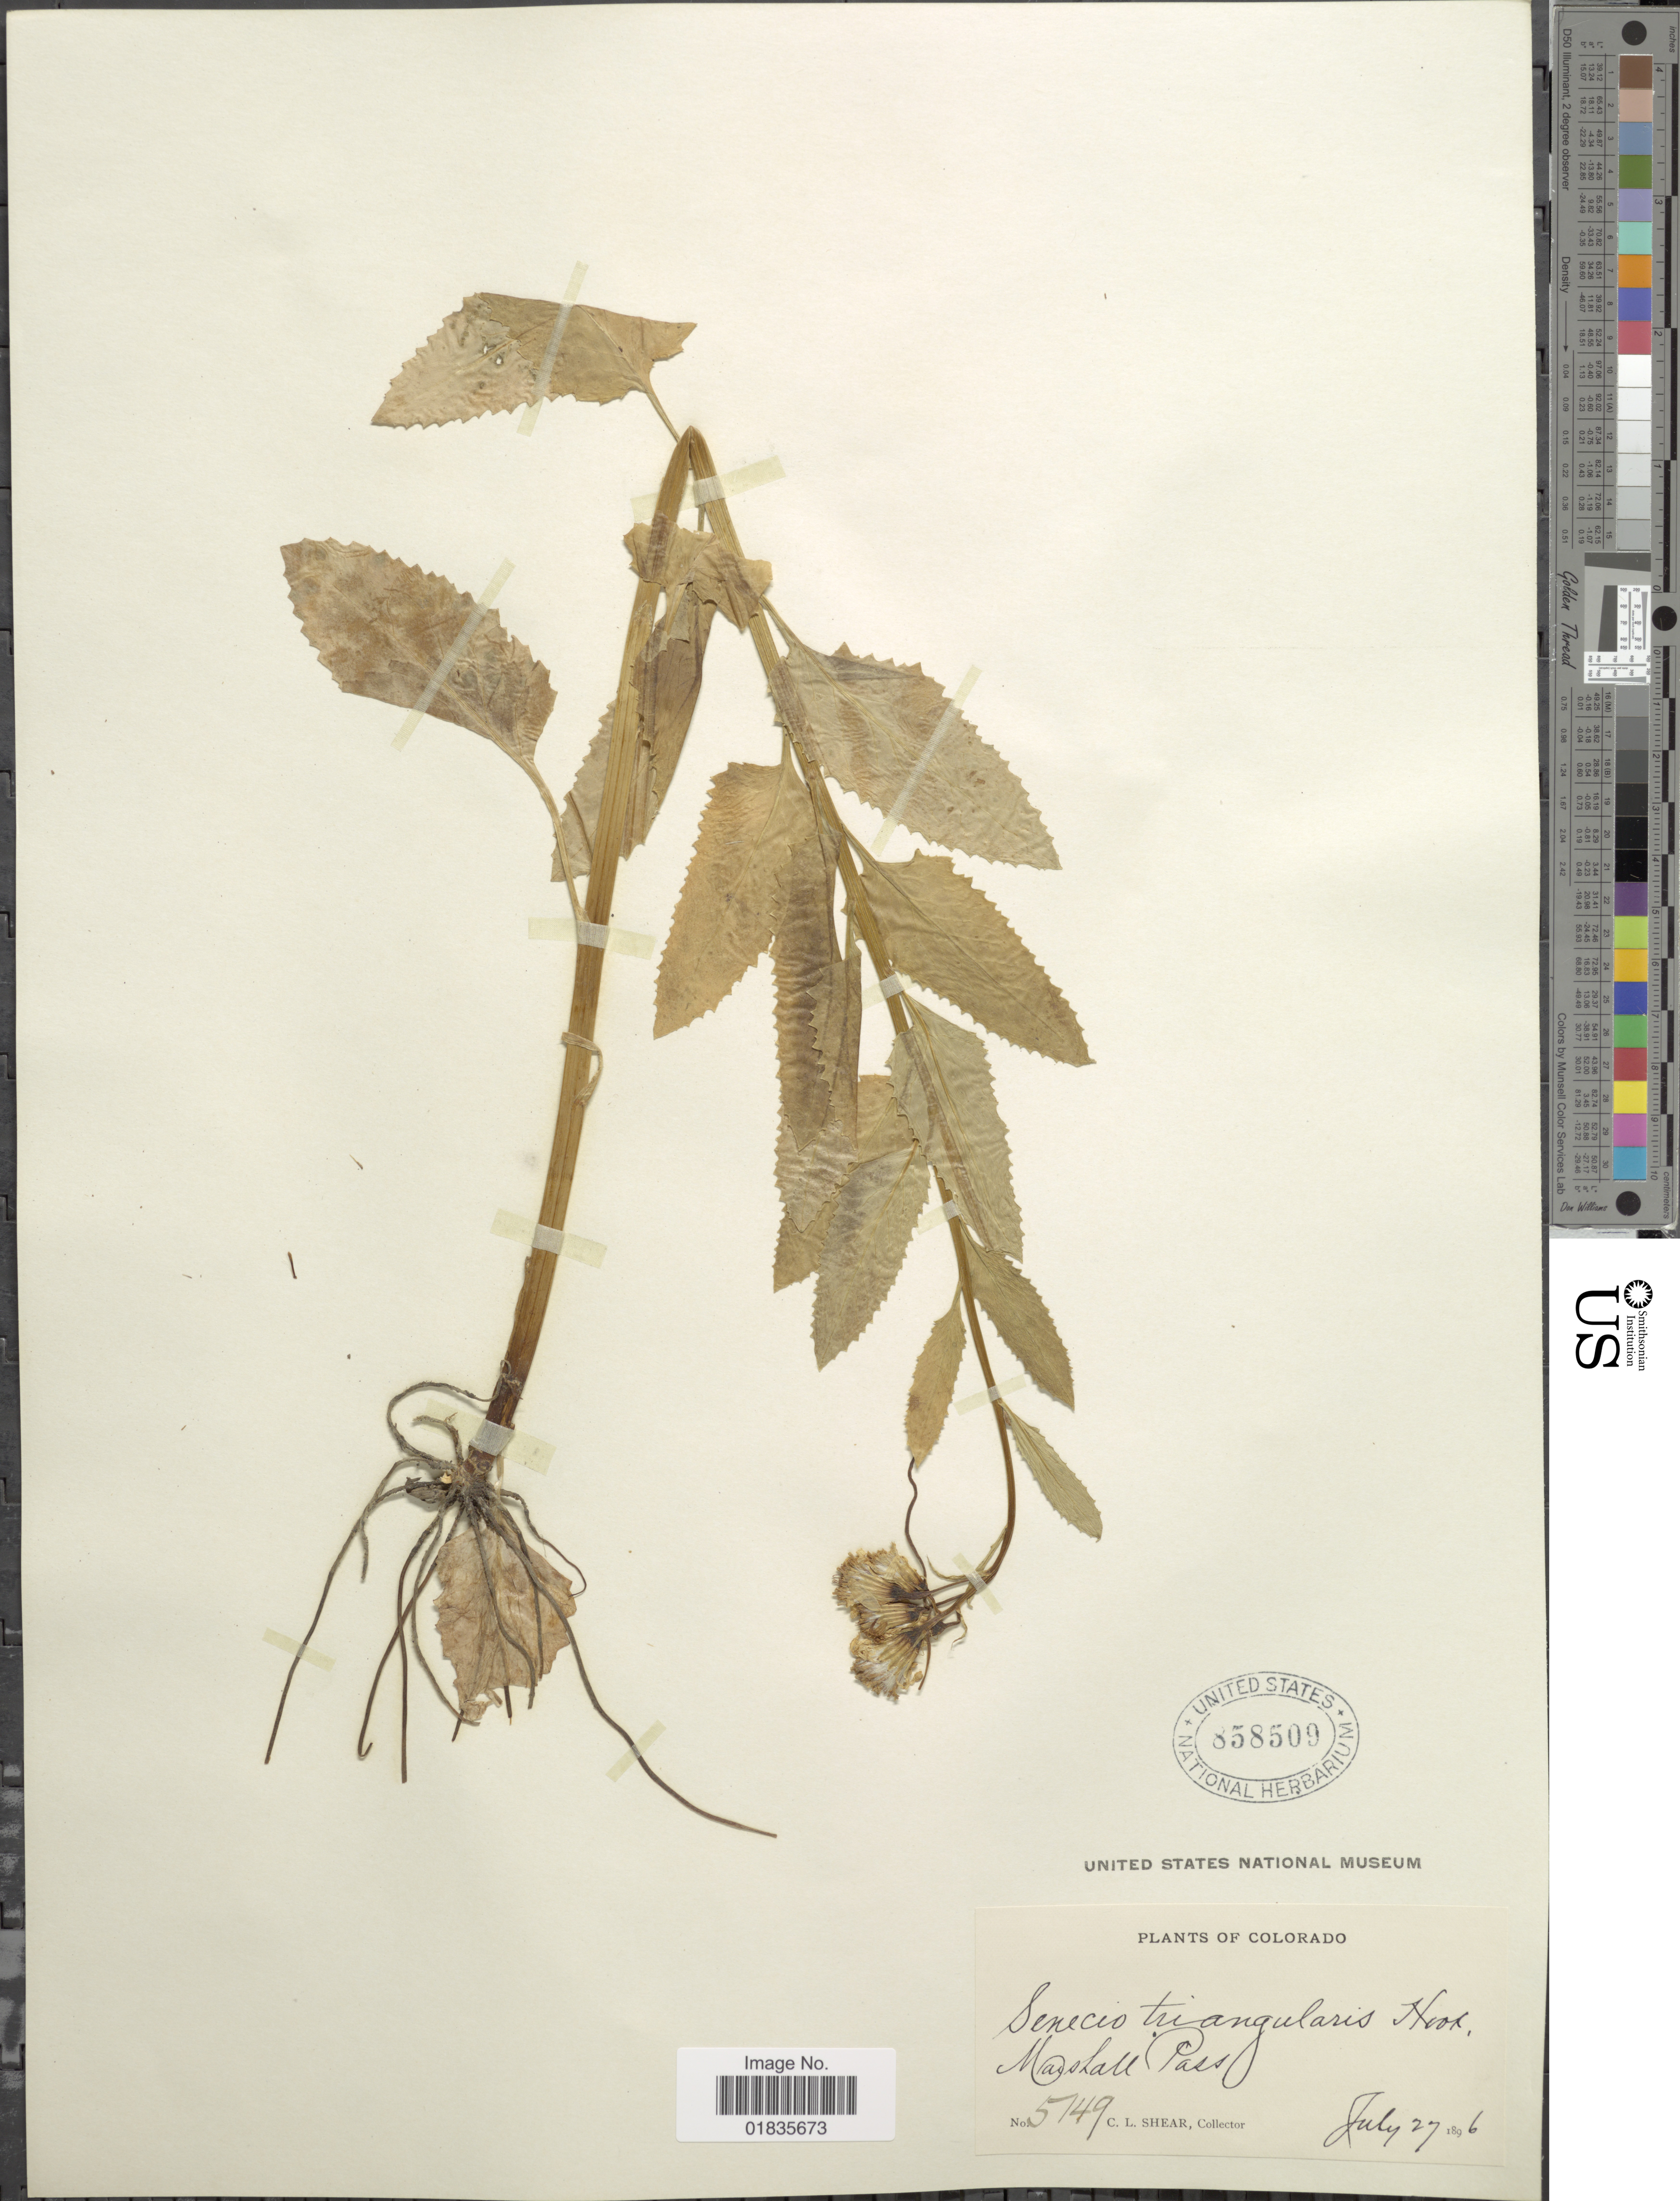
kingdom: Plantae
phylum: Tracheophyta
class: Magnoliopsida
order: Asterales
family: Asteraceae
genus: Senecio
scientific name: Senecio triangularis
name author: Hook.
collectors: C. L. Shear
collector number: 5149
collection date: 1896-07-27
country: United States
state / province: Colorado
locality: Marshall Pass.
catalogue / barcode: US 858500